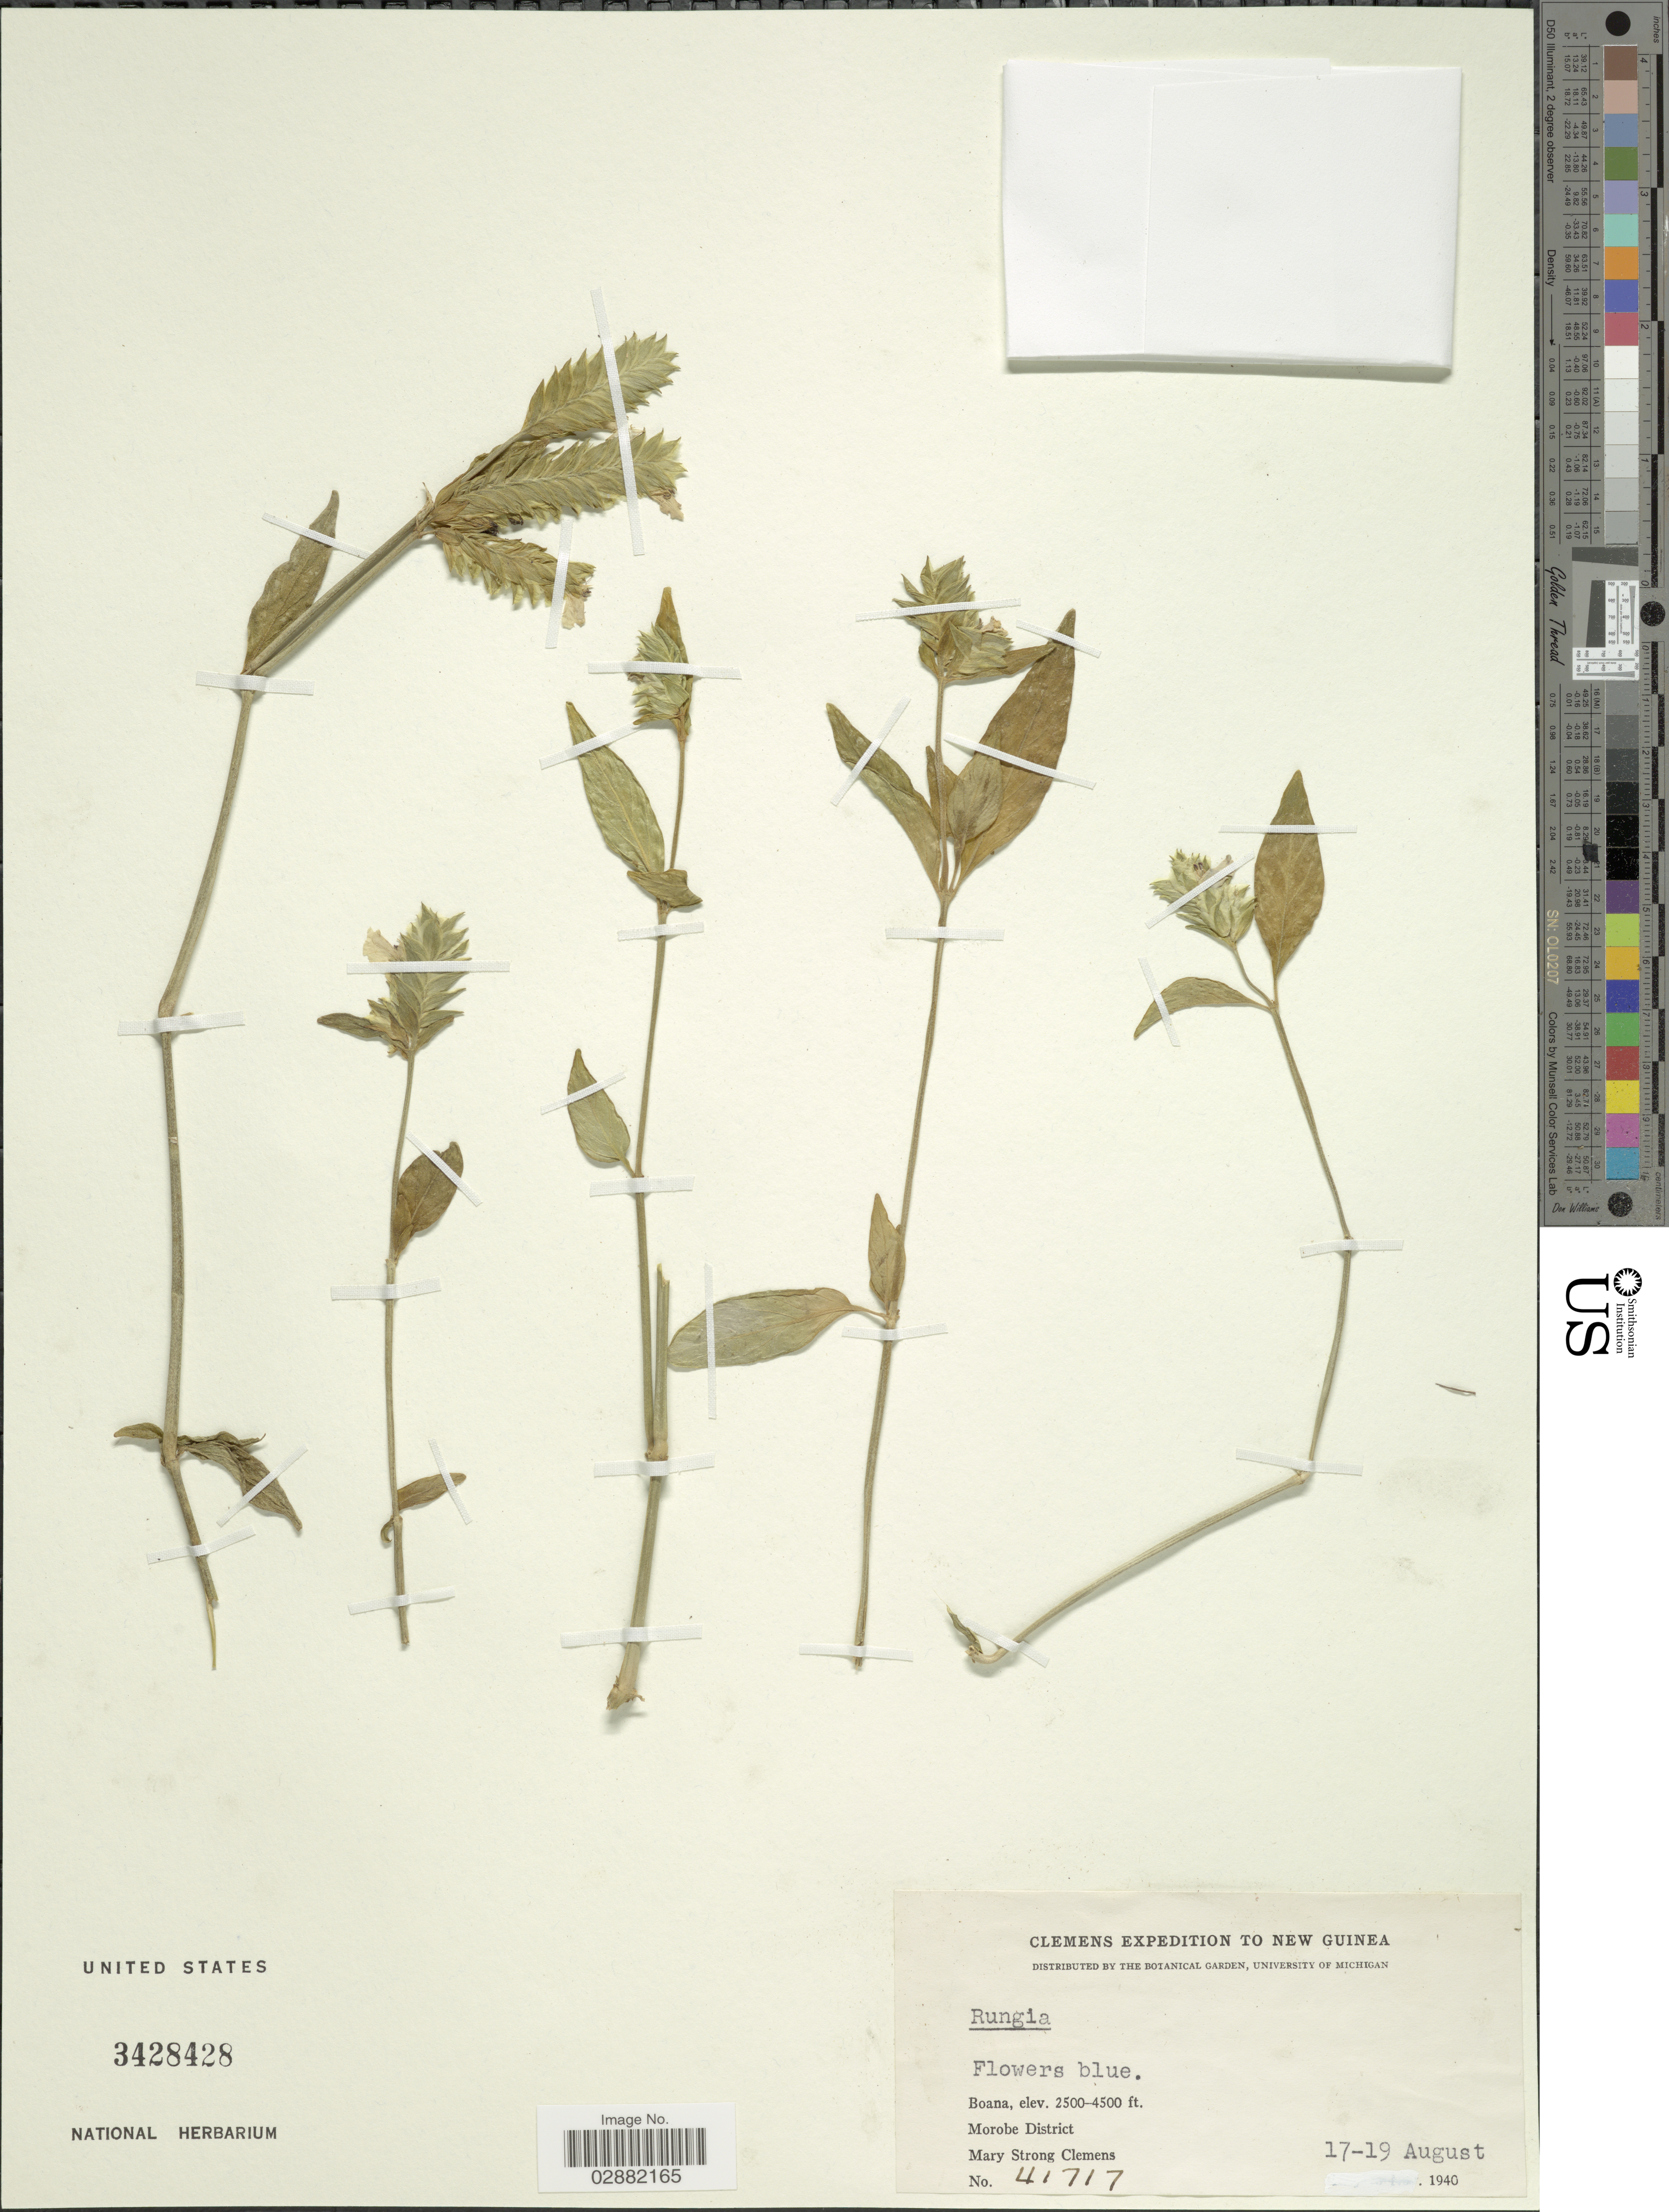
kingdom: Plantae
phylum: Tracheophyta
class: Magnoliopsida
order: Lamiales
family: Acanthaceae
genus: Justicia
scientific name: Justicia sp.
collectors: M. S. Clemens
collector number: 41717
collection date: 1940-08-17/1940-08-19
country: Papua New Guinea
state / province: Morobe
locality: New Guinea. Boana. Morobe District.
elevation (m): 762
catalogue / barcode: US 3428428